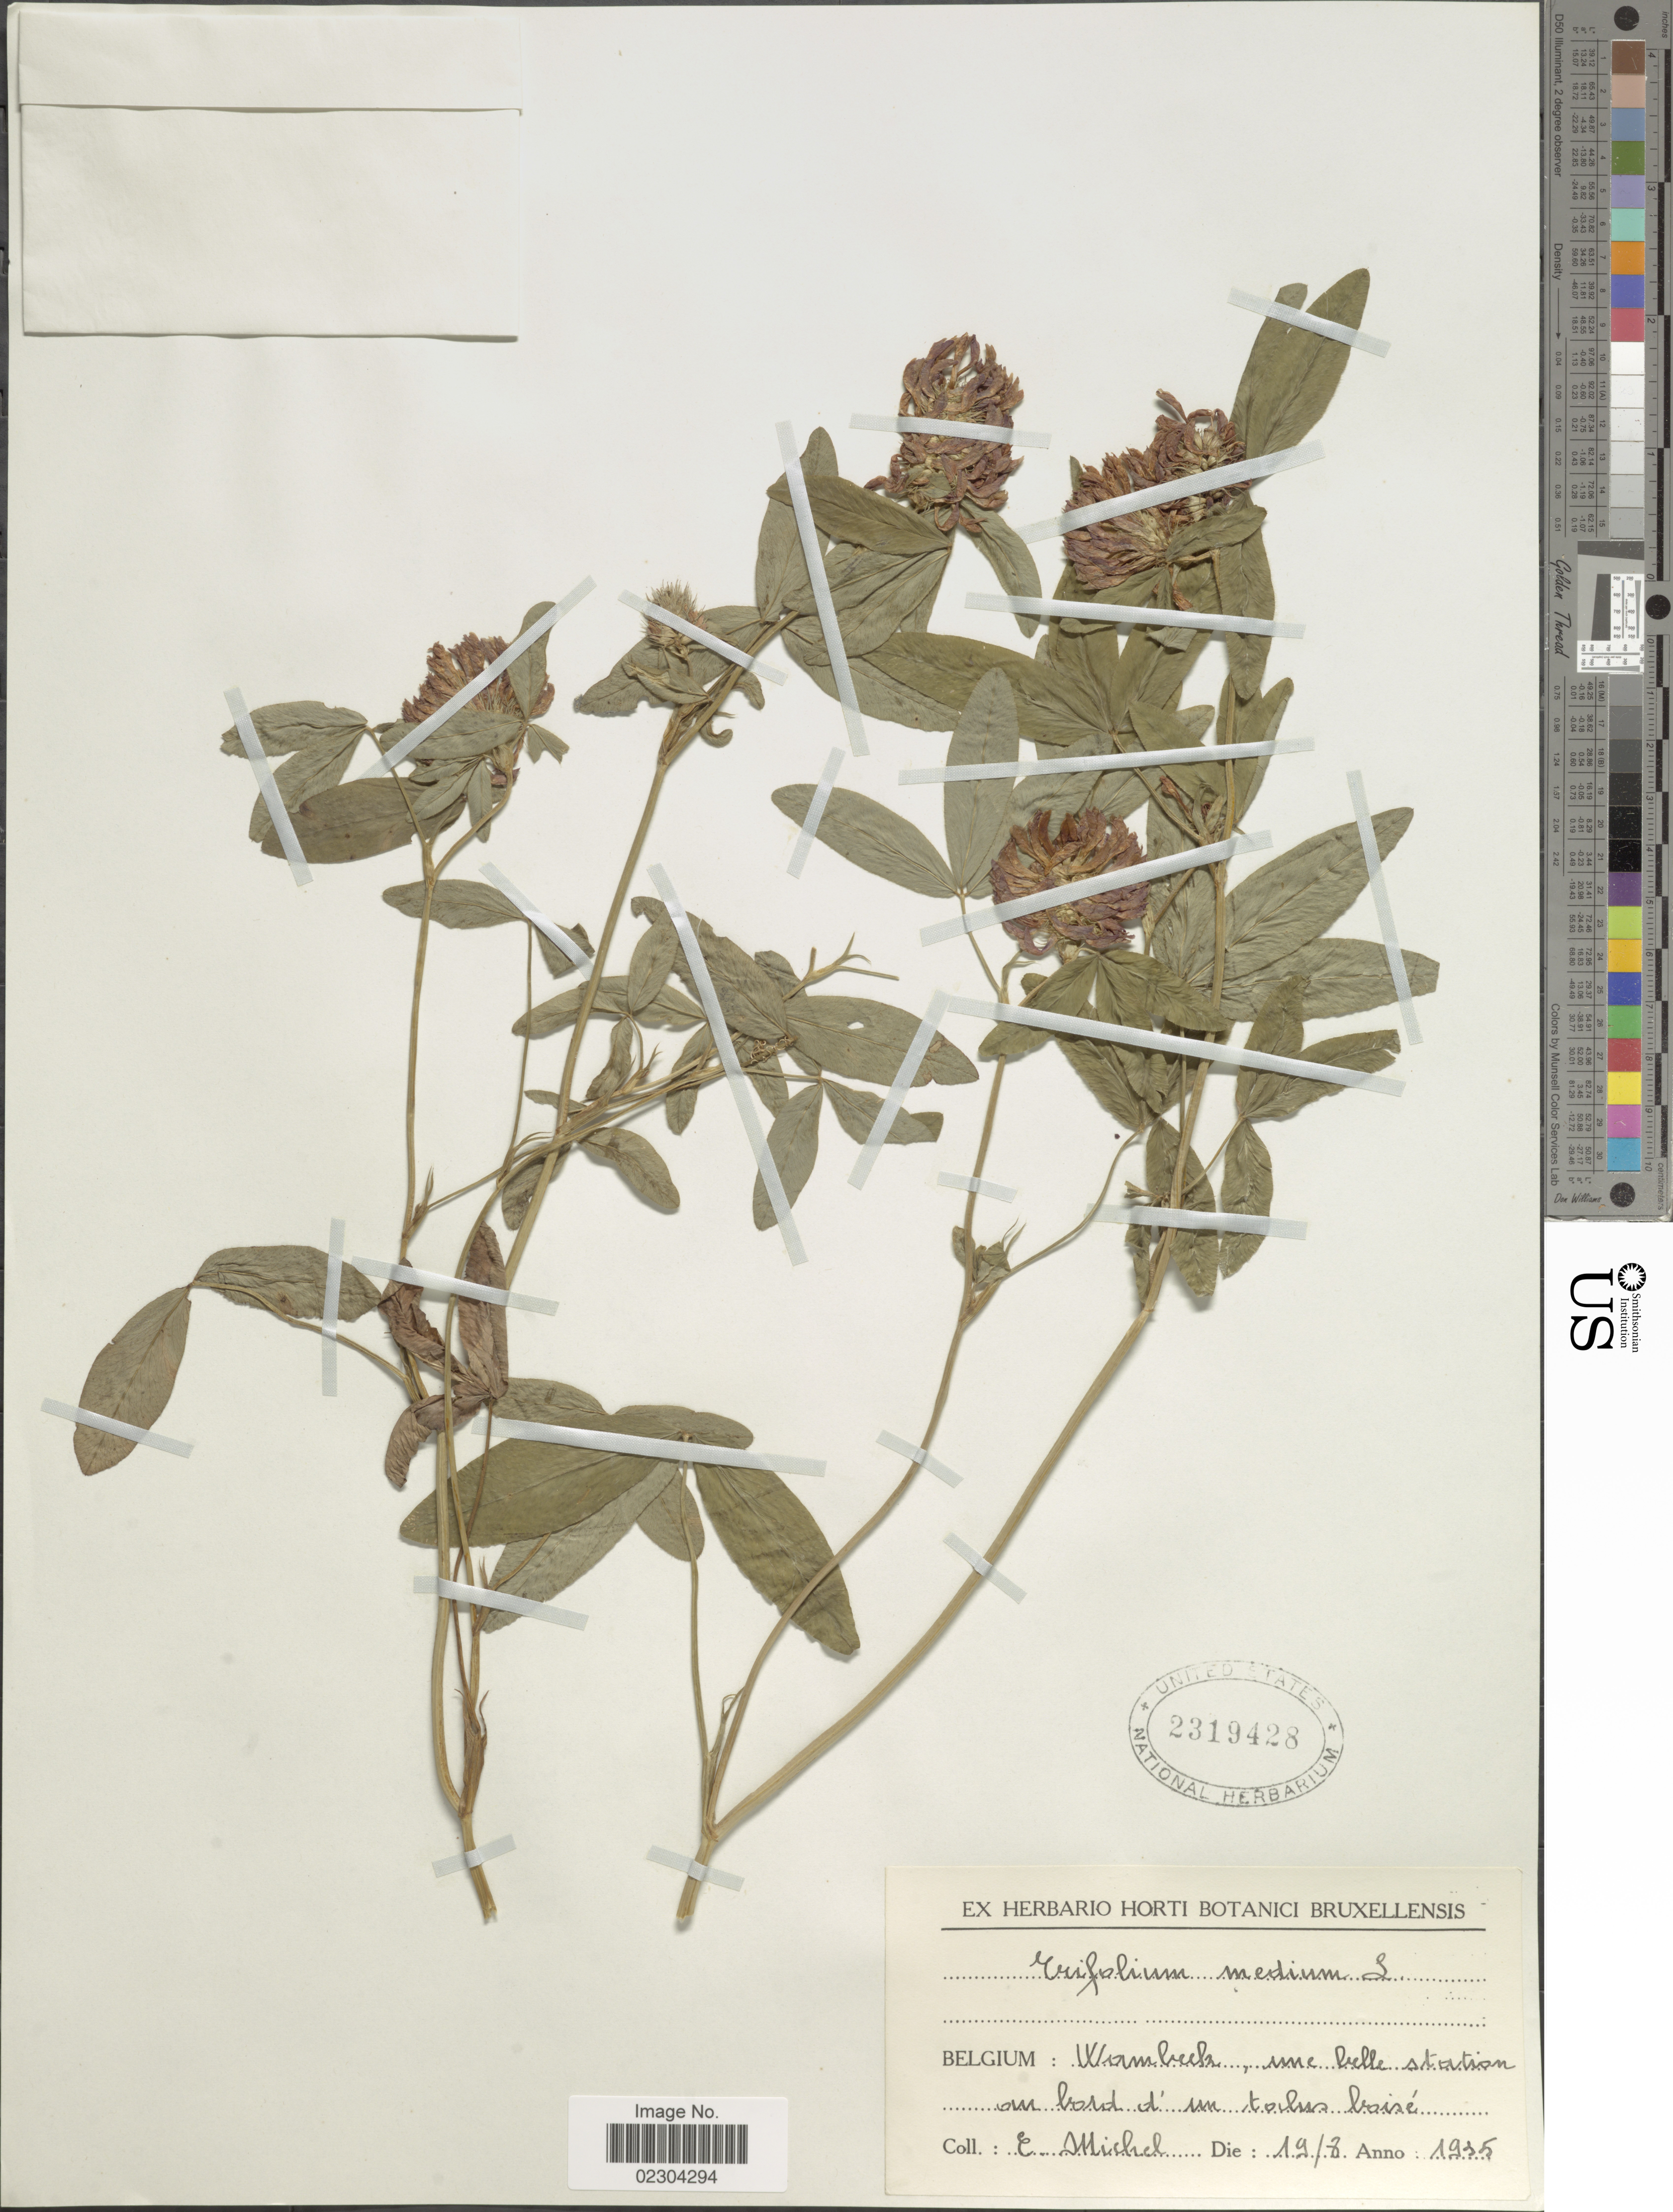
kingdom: Plantae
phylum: Tracheophyta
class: Magnoliopsida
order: Fabales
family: Fabaceae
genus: Trifolium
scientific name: Trifolium medium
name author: L.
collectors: E. Michel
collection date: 1993-08-19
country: Belgium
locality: Warmbeelz, une belle station au bord d'un toilus boise [interpreted]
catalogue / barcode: US 2319428